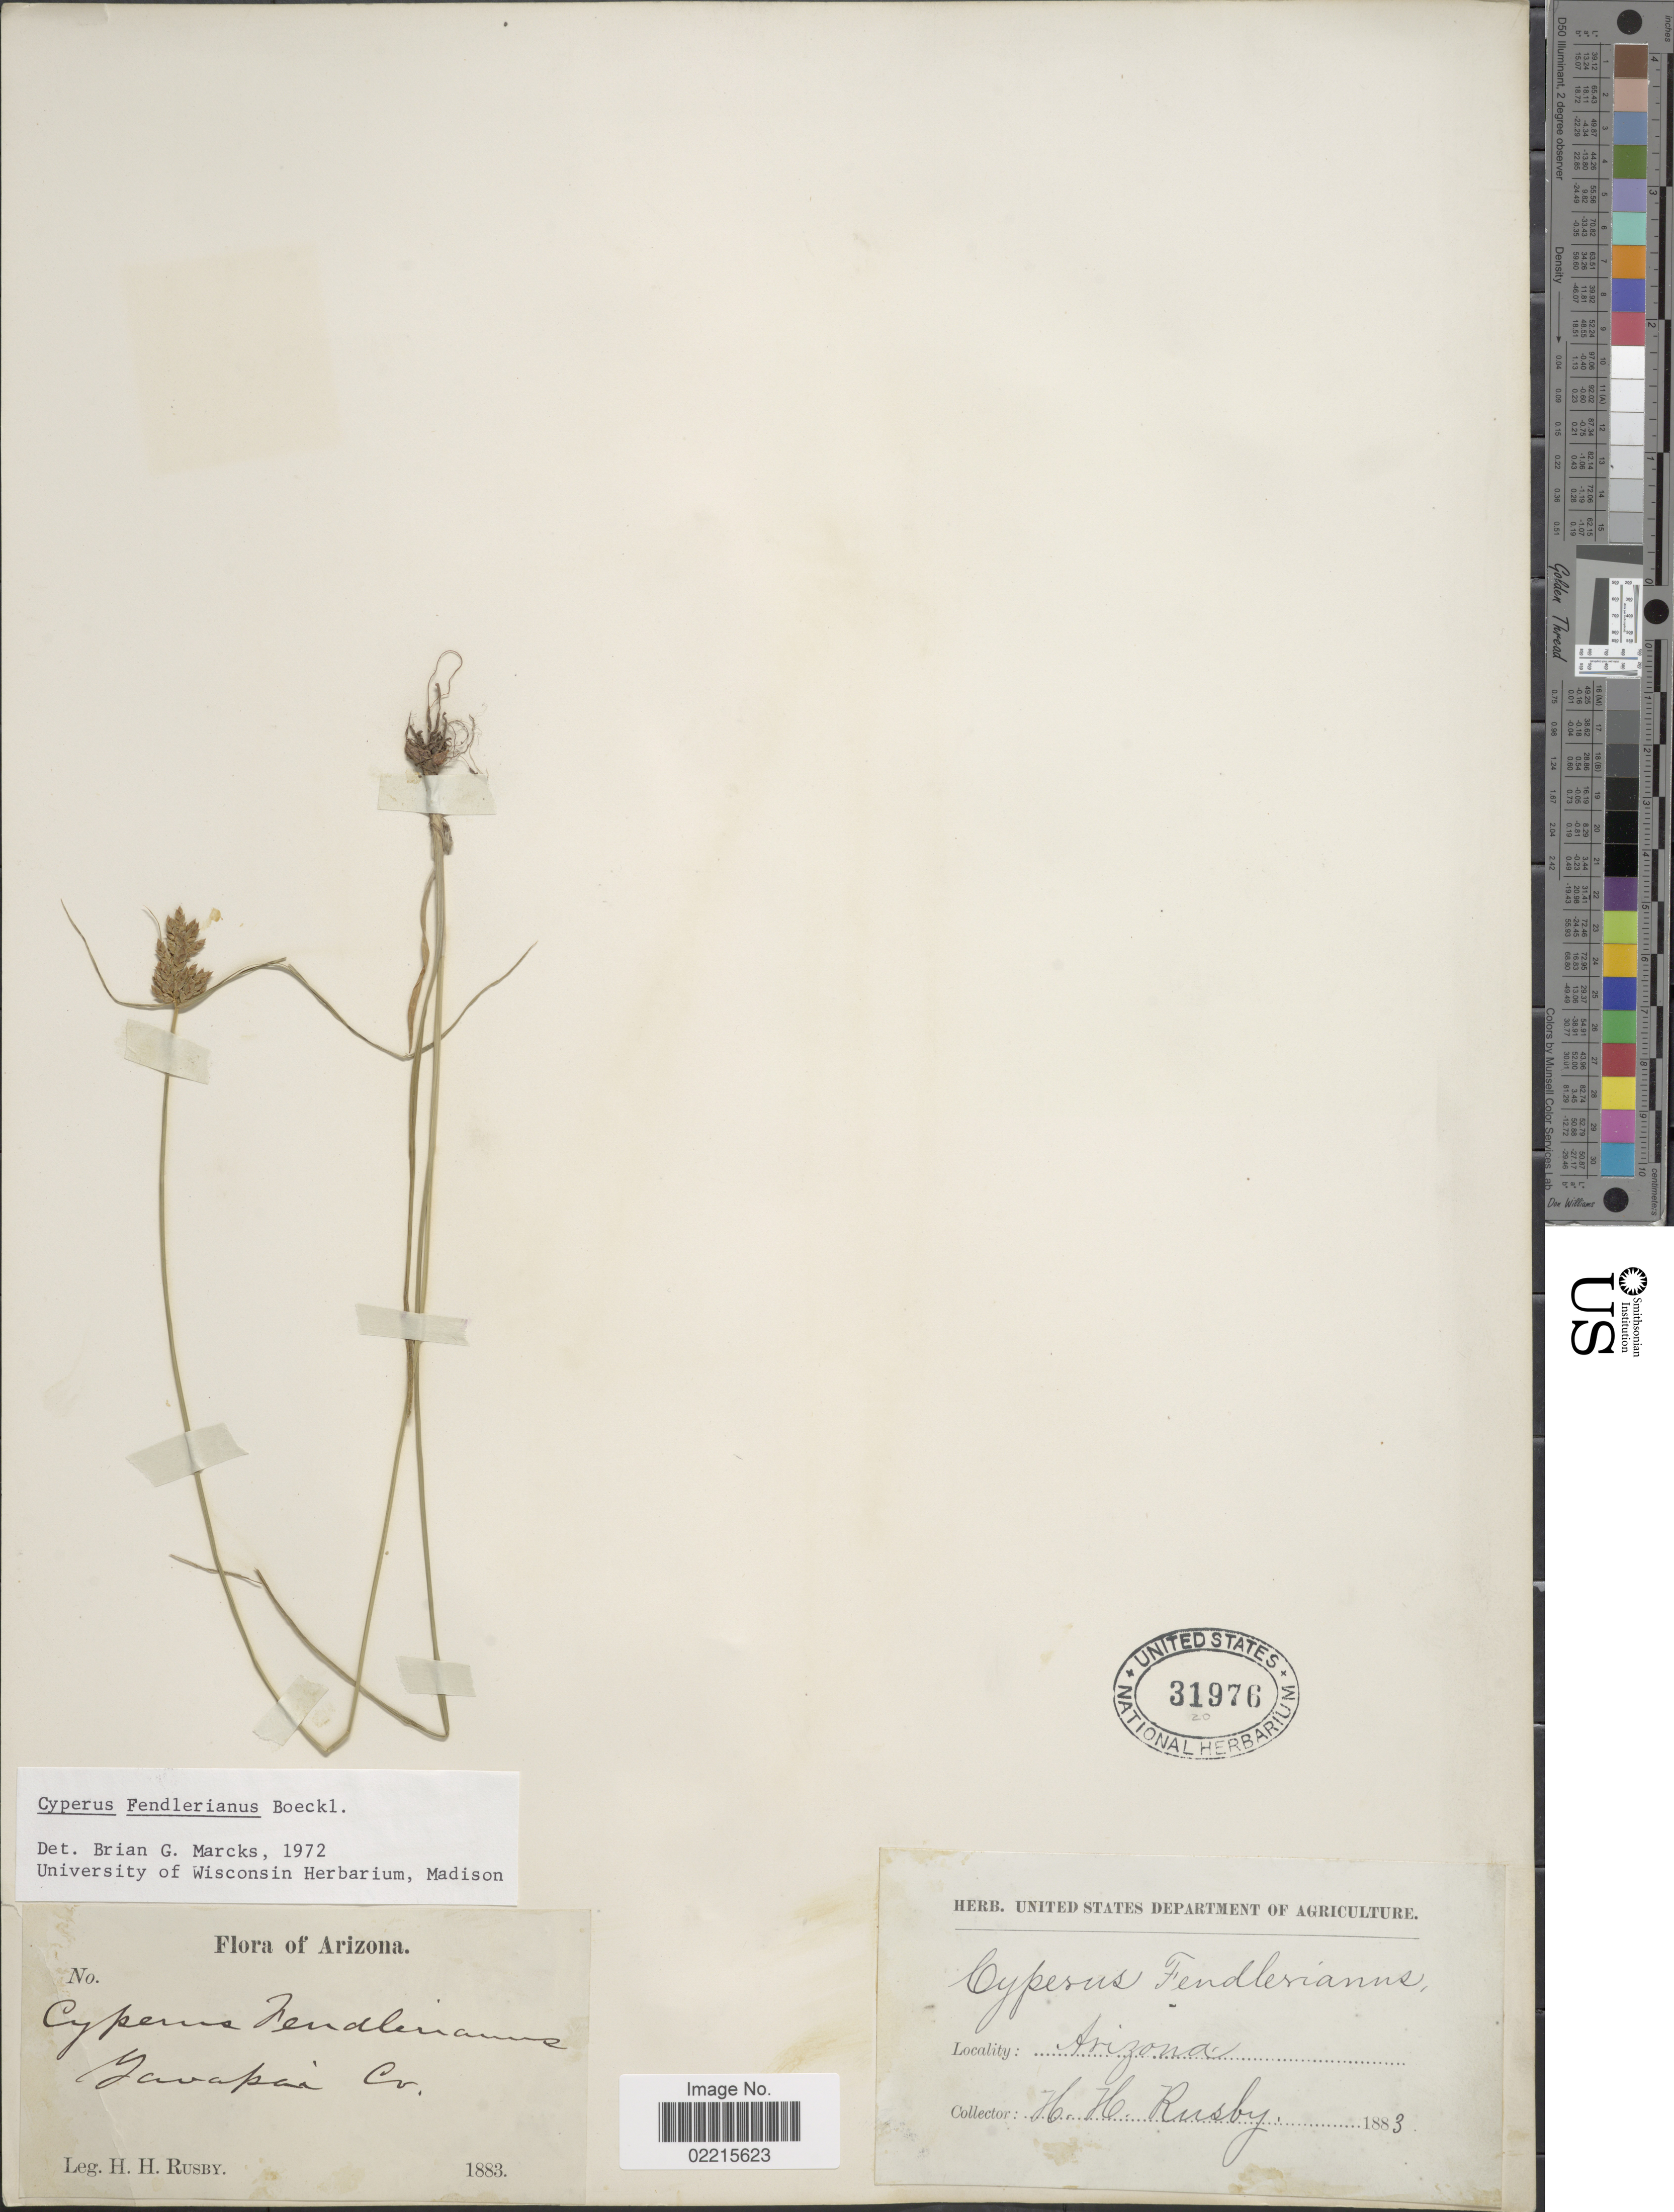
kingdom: Plantae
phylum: Tracheophyta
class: Liliopsida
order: Poales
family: Cyperaceae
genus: Cyperus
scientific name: Cyperus fendlerianus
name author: Boeckeler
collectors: H. H. Rusby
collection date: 1883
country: United States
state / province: Arizona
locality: Yavapai Co.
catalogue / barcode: US 31976